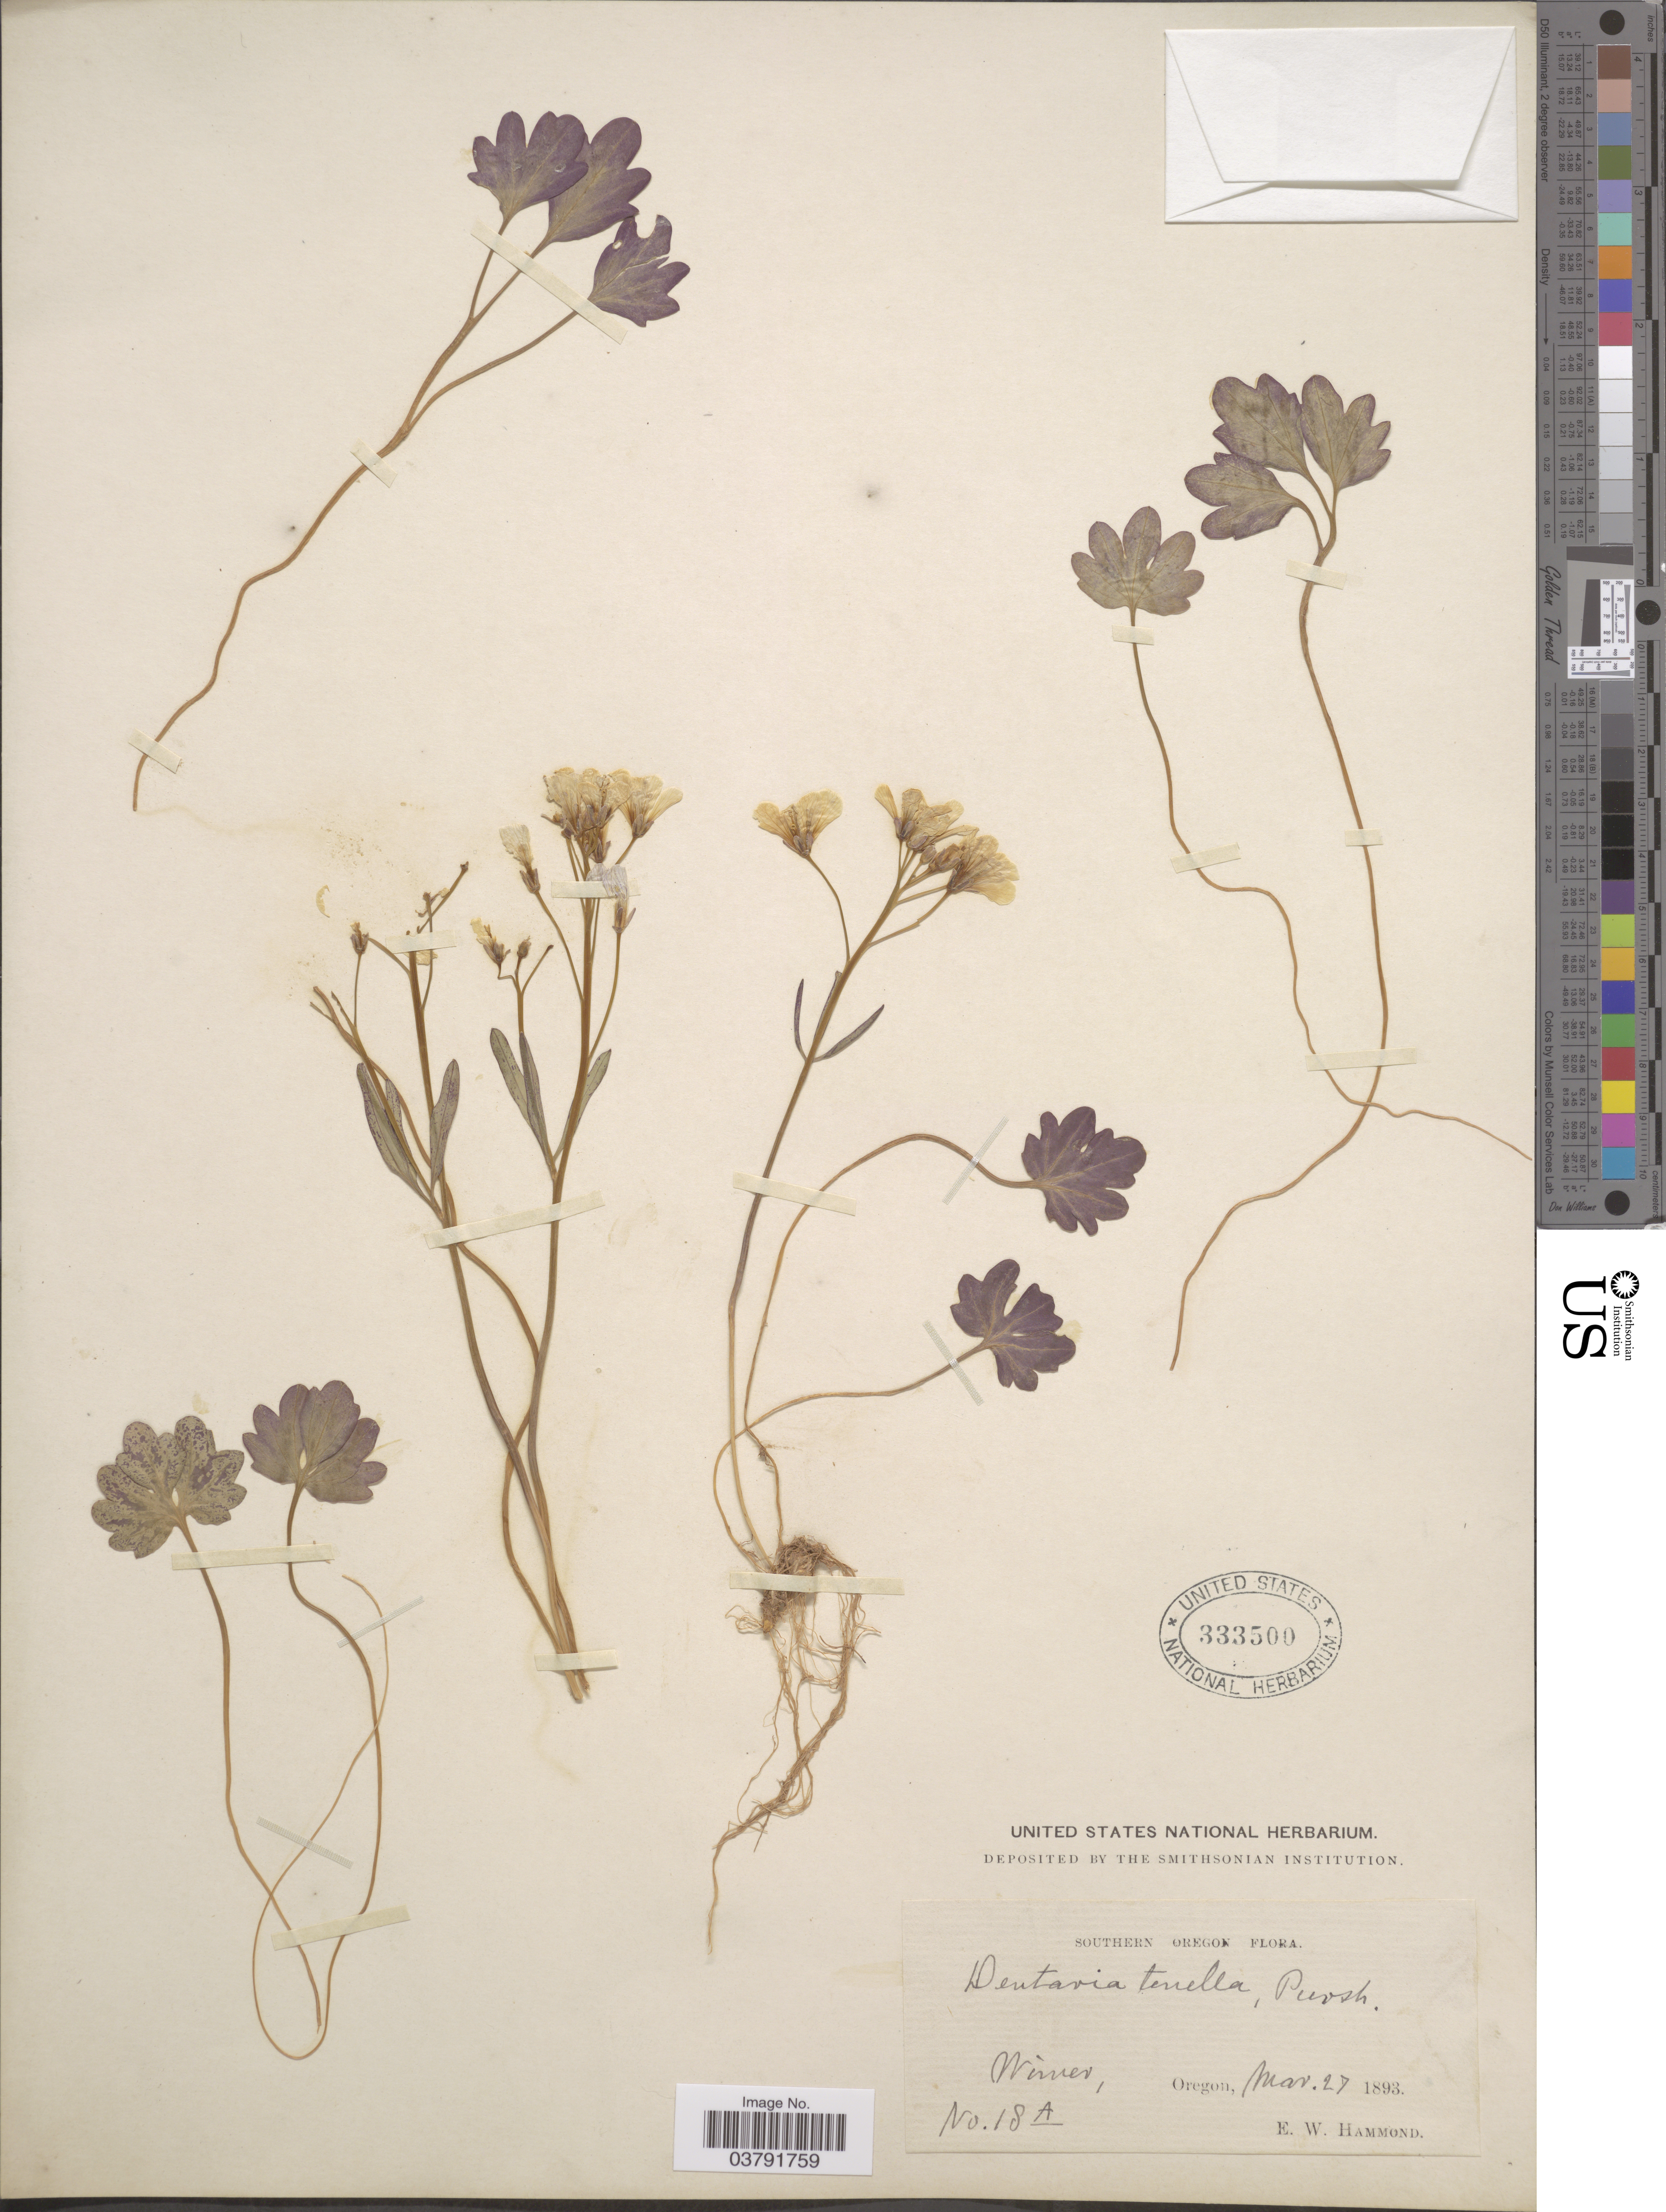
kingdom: Plantae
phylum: Tracheophyta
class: Magnoliopsida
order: Brassicales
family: Brassicaceae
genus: Dentaria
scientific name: Dentaria tenella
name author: Pursh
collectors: E. Hammond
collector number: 18A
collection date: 1893-03-27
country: United States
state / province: Oregon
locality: Southern Oregon. Wimer.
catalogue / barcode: US 333500